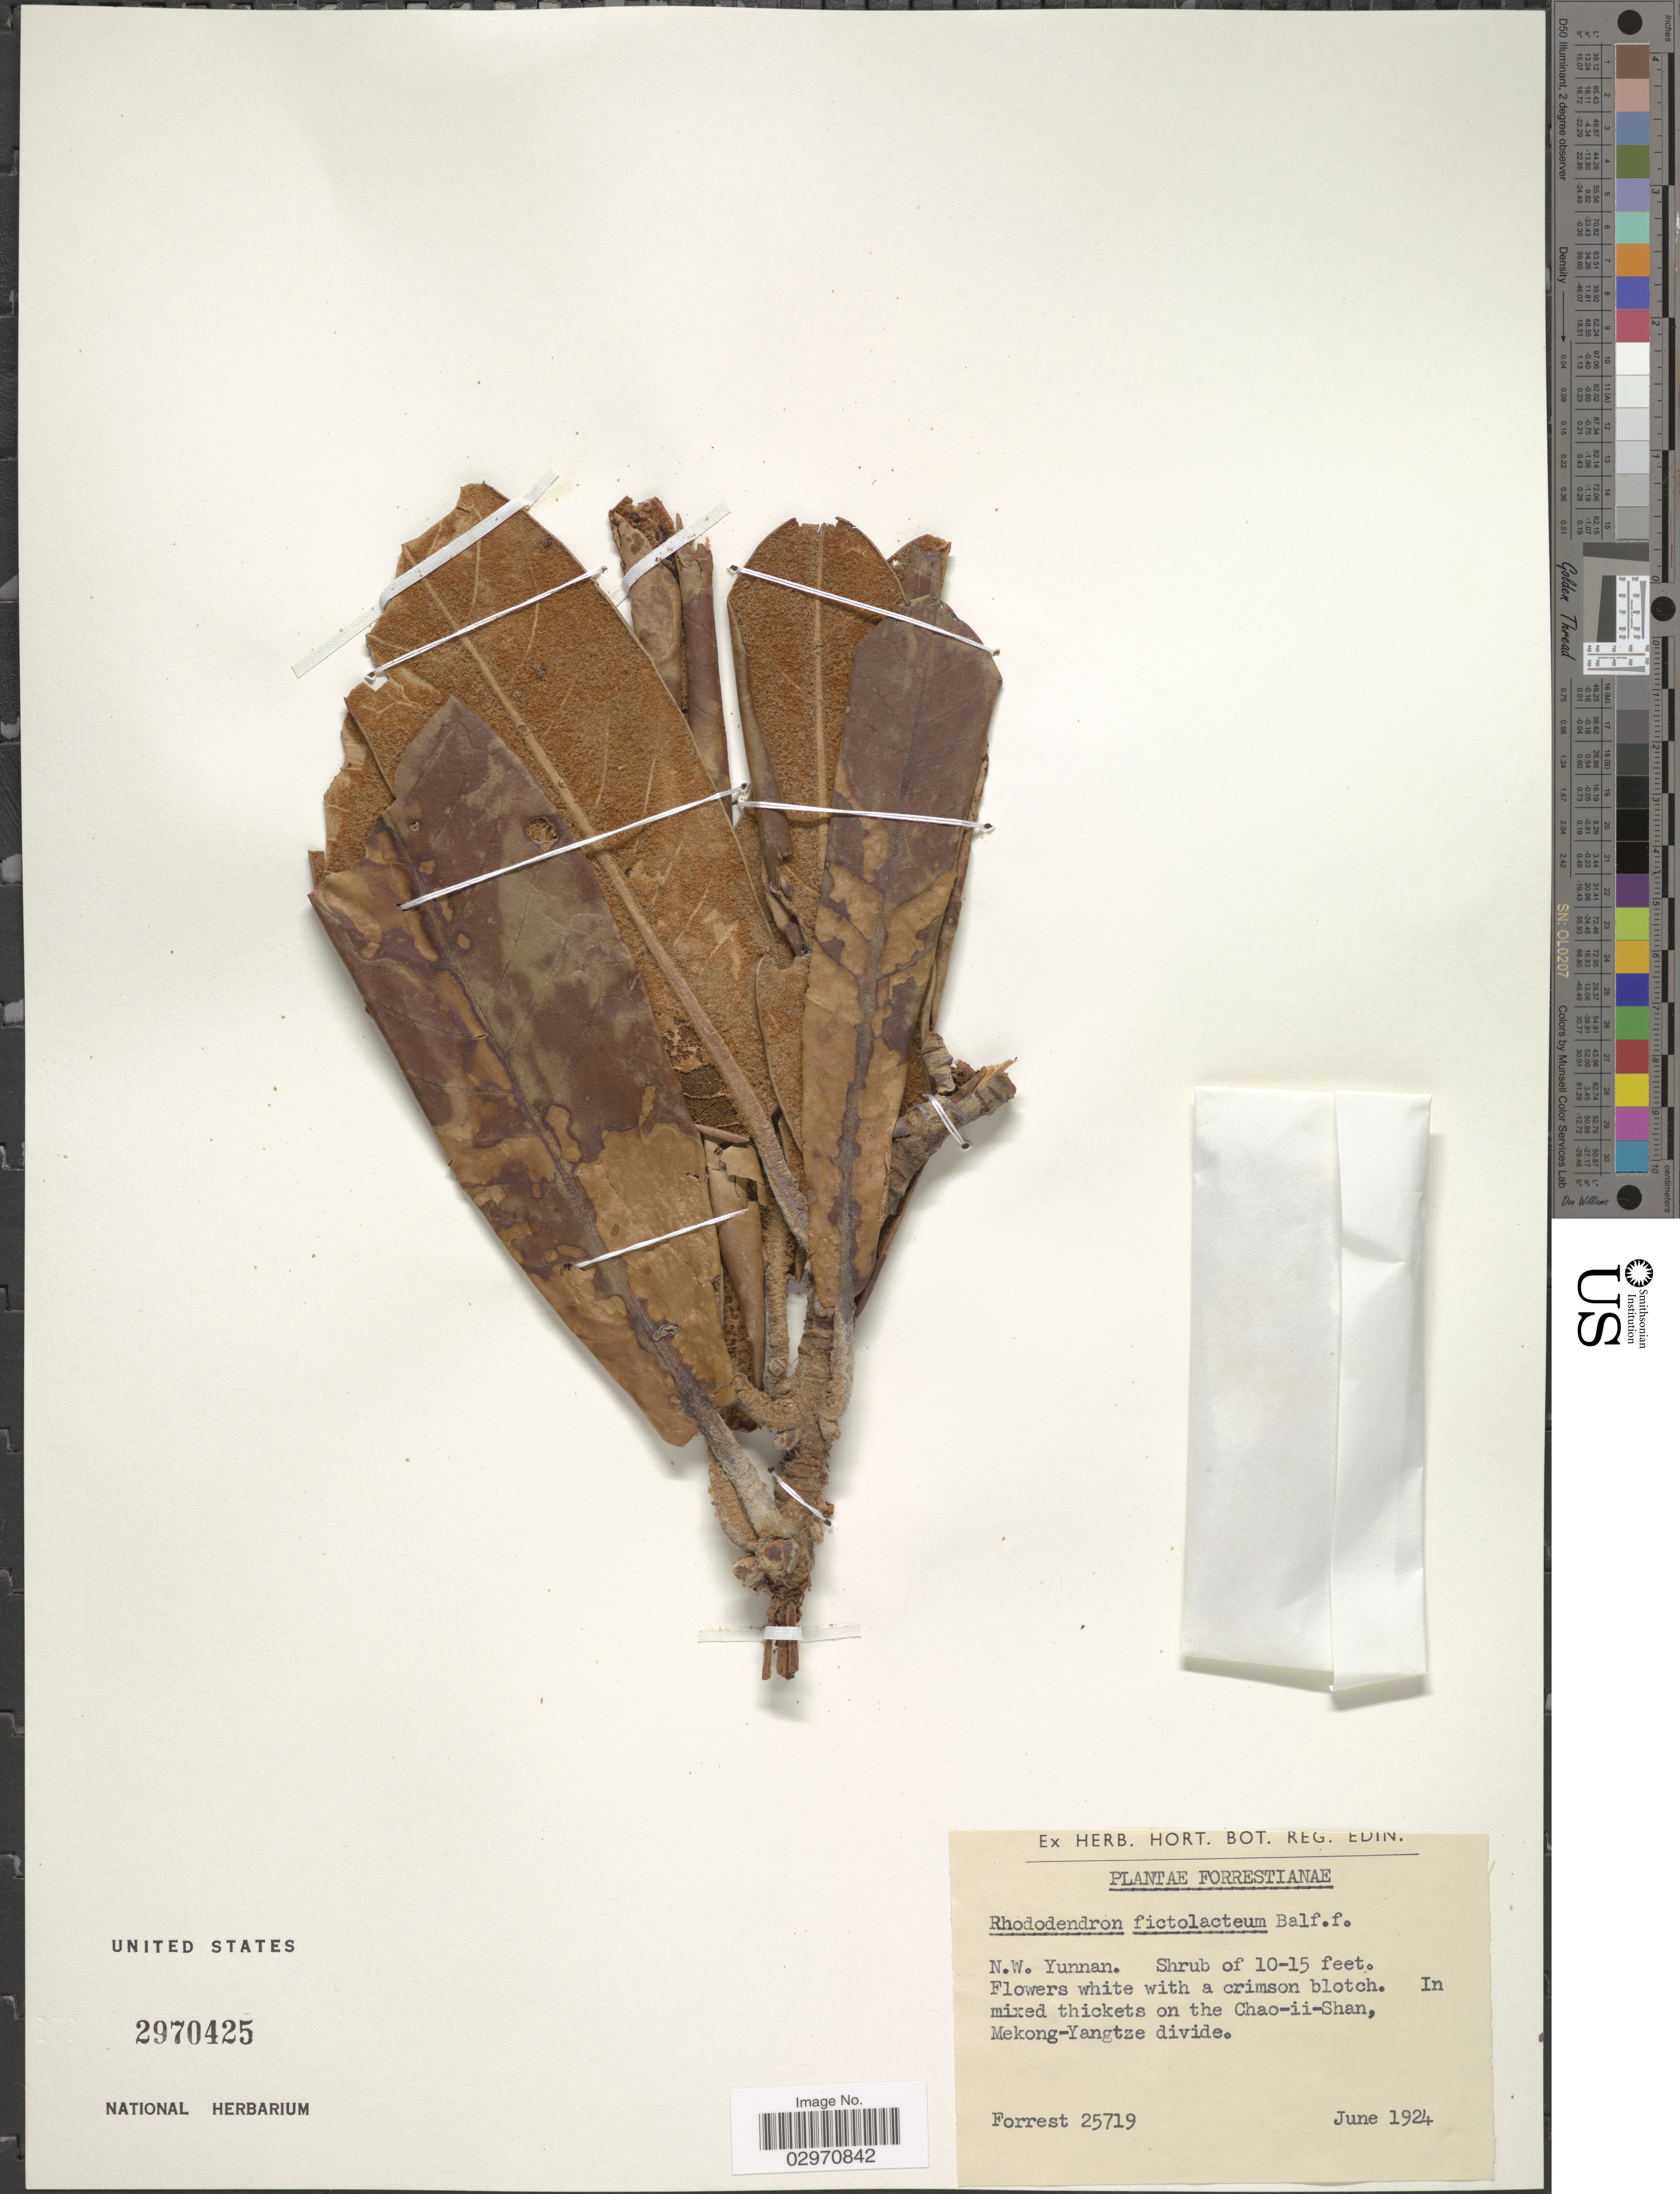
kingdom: Plantae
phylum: Tracheophyta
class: Magnoliopsida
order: Ericales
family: Ericaceae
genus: Rhododendron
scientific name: Rhododendron fictolacteum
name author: Balf. f.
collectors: -. Forrest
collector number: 25719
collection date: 1924-06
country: China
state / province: Yunnan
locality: N.W. Yunnan. On the Chao-ii-Shan, Mekong-Yangtze divide.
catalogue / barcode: US 2970425